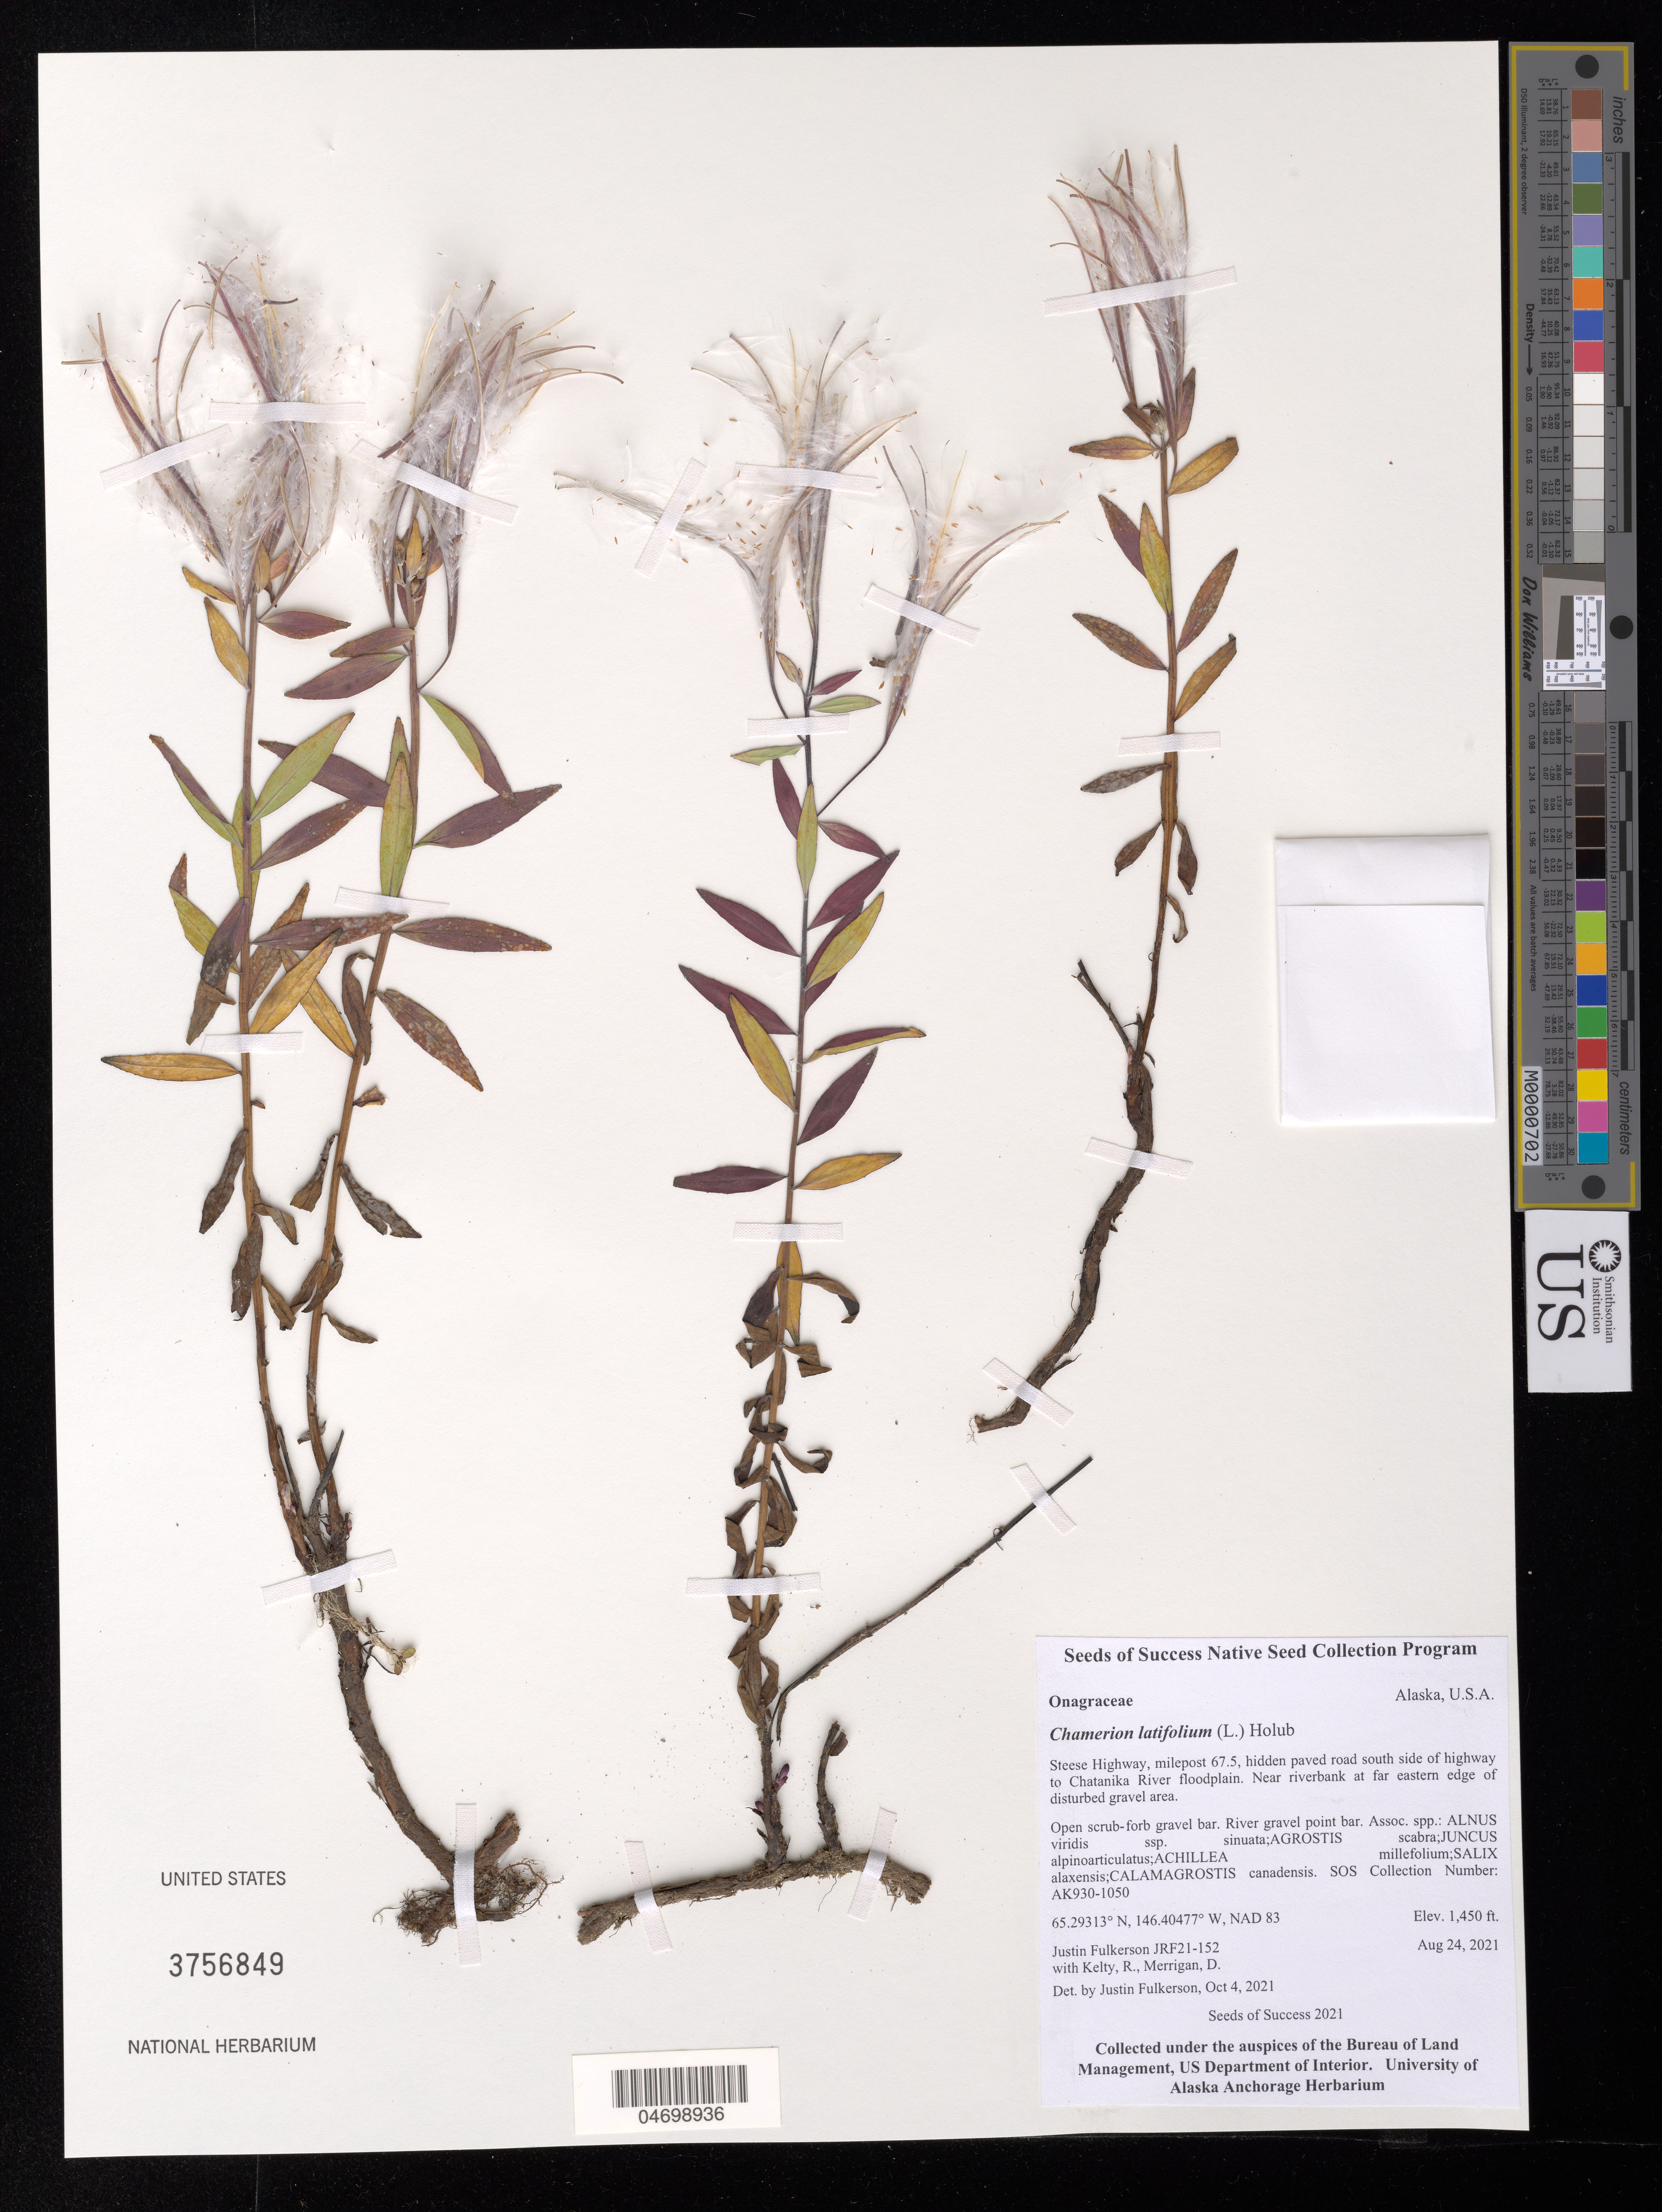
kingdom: Plantae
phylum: Tracheophyta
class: Magnoliopsida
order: Myrtales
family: Onagraceae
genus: Chamerion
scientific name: Chamerion latifolium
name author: (L.) Holub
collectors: J. Fulkerson, R. Kelty & D. Merrigan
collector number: AK930-1050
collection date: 2021-08-24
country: United States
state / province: Alaska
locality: Steese Hwy, milepost 67.5, hidden paved road south side of Hwy to Chatanika River floodplain.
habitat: Open scrub-forb gravel bar. River gravel point bar. With Alnus viridis, Agrostis scabra, Salix alaxensis, etc.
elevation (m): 442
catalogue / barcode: US 3756849